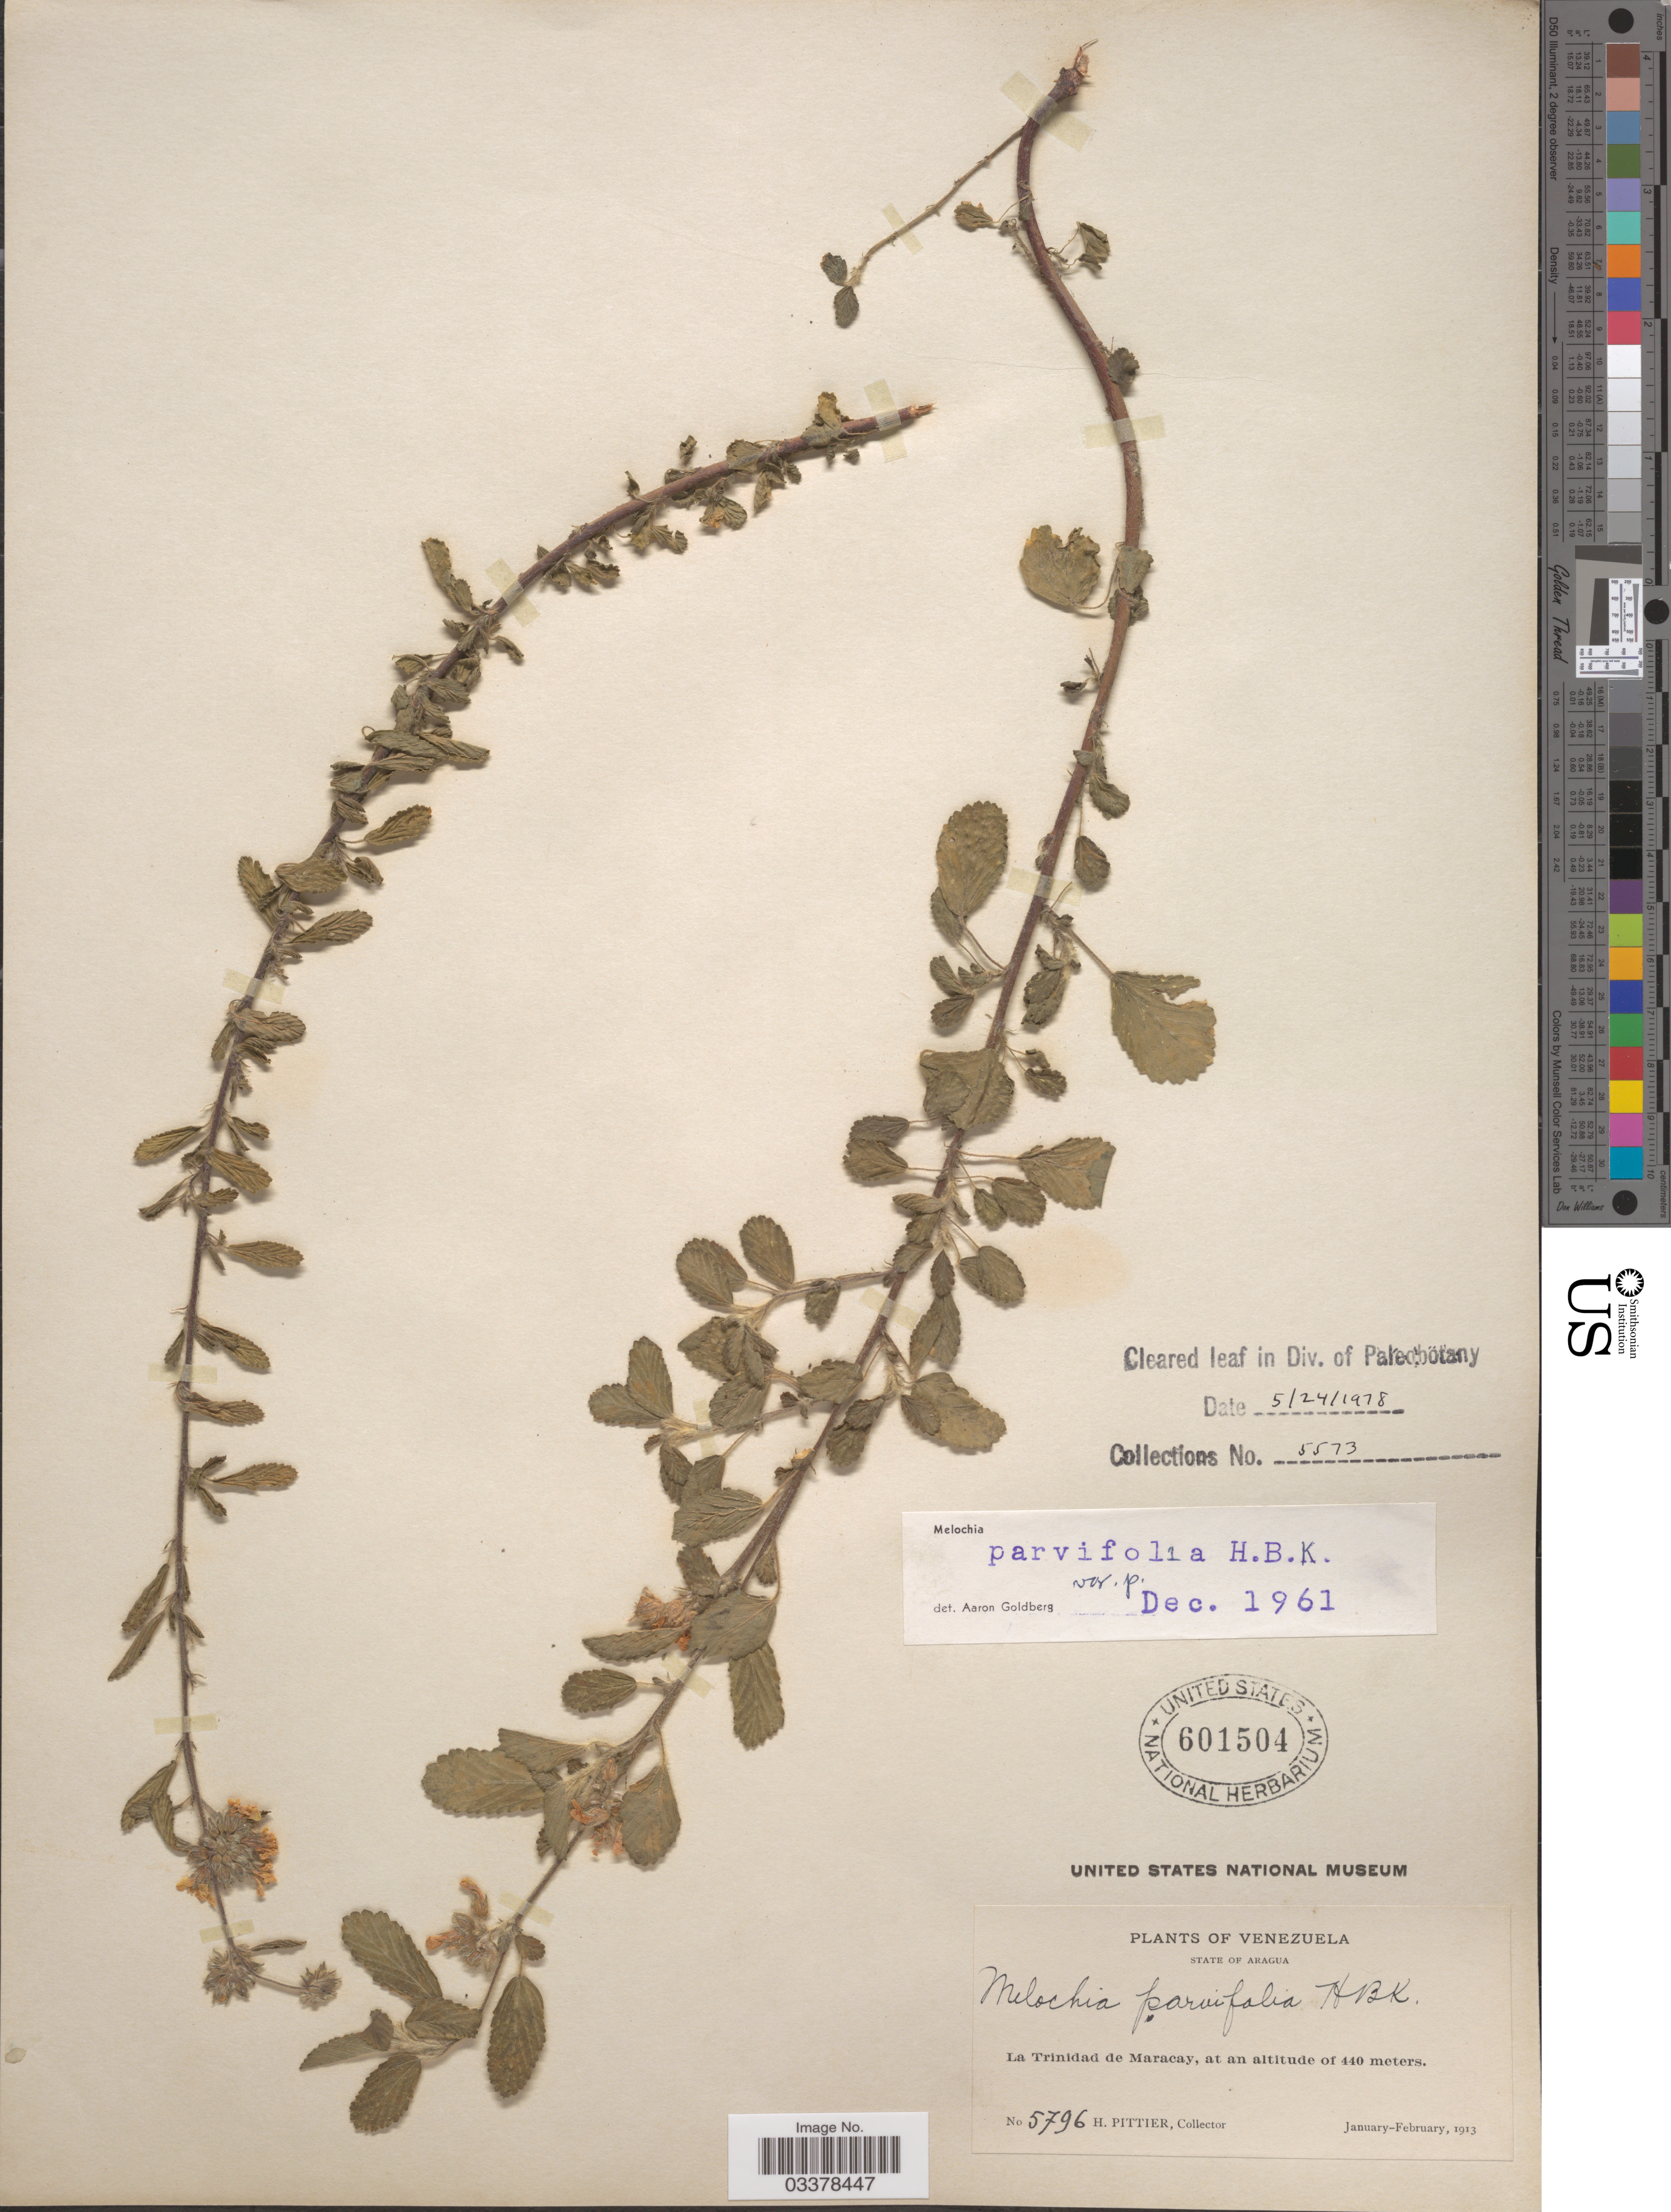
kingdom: Plantae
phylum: Tracheophyta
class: Magnoliopsida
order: Malvales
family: Malvaceae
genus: Melochia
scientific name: Melochia parvifolia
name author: Kunth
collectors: H. F. Pittier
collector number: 5796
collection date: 1913-01/1913-02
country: Venezuela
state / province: Aragua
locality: La Trinidad de Maracay.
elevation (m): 440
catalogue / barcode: US 601504